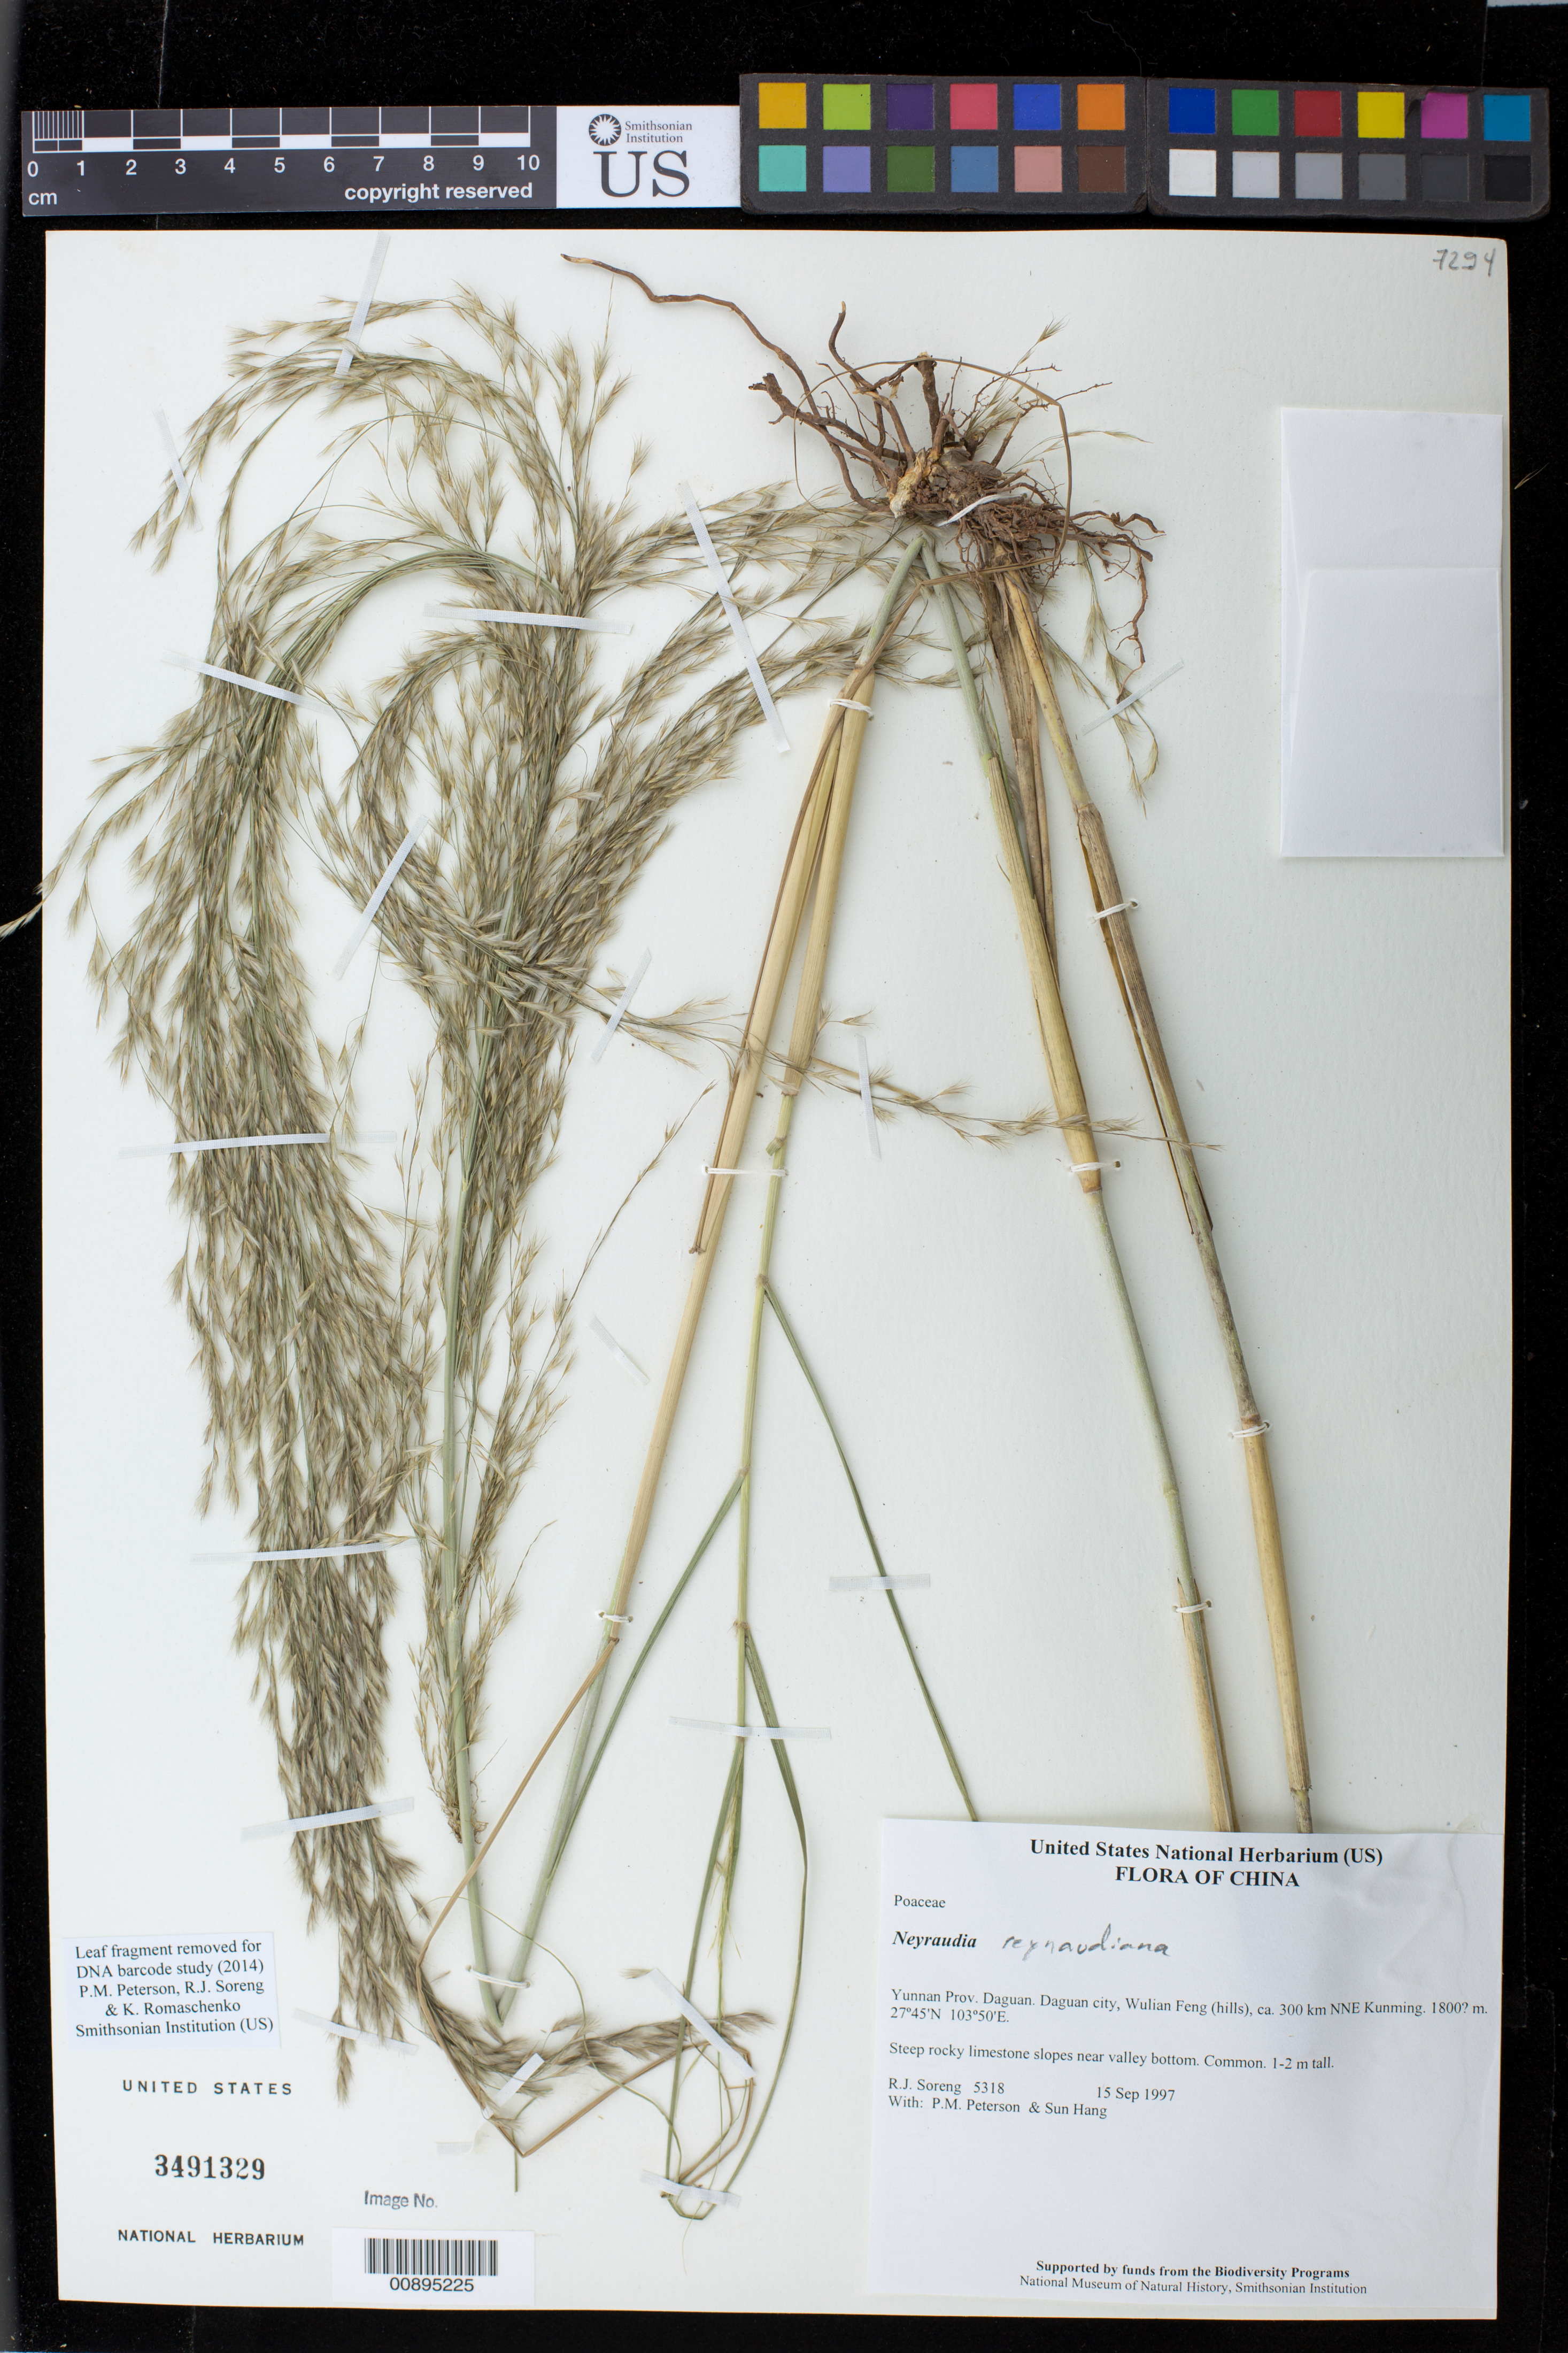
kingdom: Plantae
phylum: Tracheophyta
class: Liliopsida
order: Poales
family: Poaceae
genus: Neyraudia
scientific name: Neyraudia reynaudiana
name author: (Kunth) Keng ex Hitchc.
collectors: R. J. Soreng, P. M. Peterson & Sun Hang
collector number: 5318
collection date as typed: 15 Sep 1997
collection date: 1997-09-15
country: China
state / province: Yunnan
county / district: Daguan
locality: Daguan city, Wulian Feng (hills), ca. 300 km NNE Kunming.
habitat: Steep rocky limestone slopes near valley bottom. Common.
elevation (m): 1800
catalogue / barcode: US 3491329